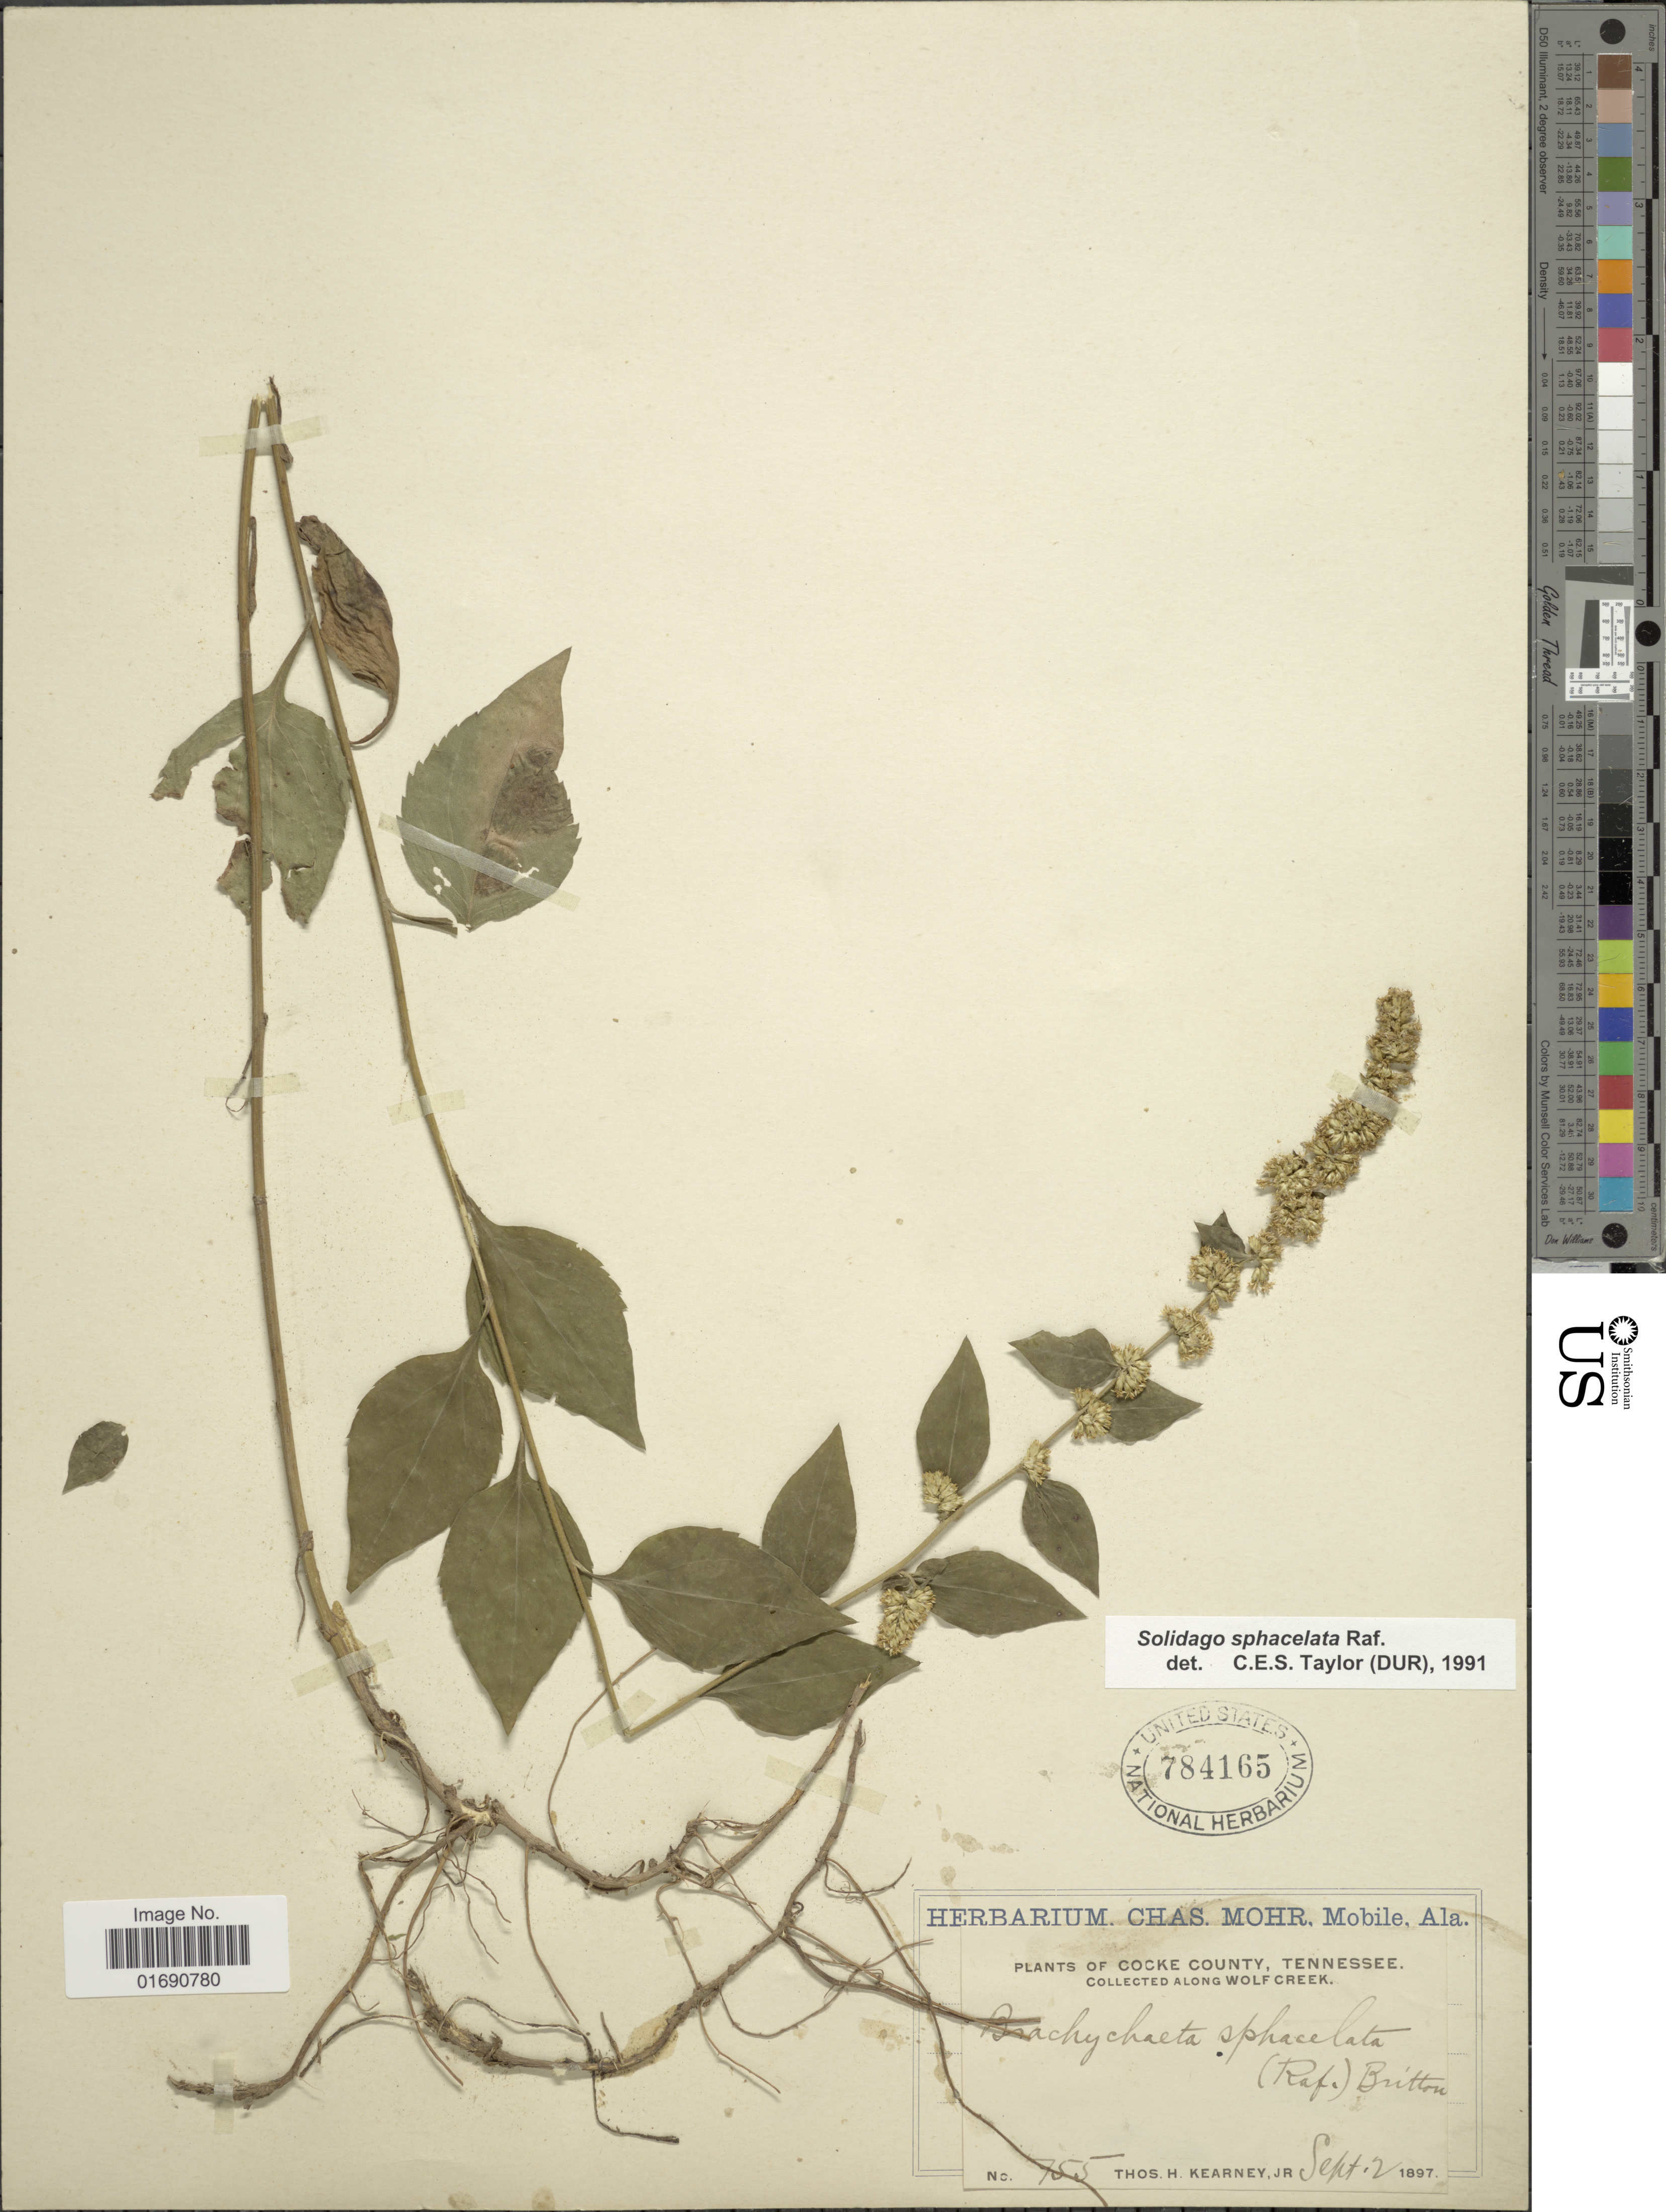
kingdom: Plantae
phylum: Tracheophyta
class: Magnoliopsida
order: Asterales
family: Asteraceae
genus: Solidago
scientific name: Solidago sphacelata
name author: Raf.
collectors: T. H. Kearney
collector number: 755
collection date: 1897-09-02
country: United States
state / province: Tennessee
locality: Cocke County, along Wolf Creek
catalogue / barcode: US 784165